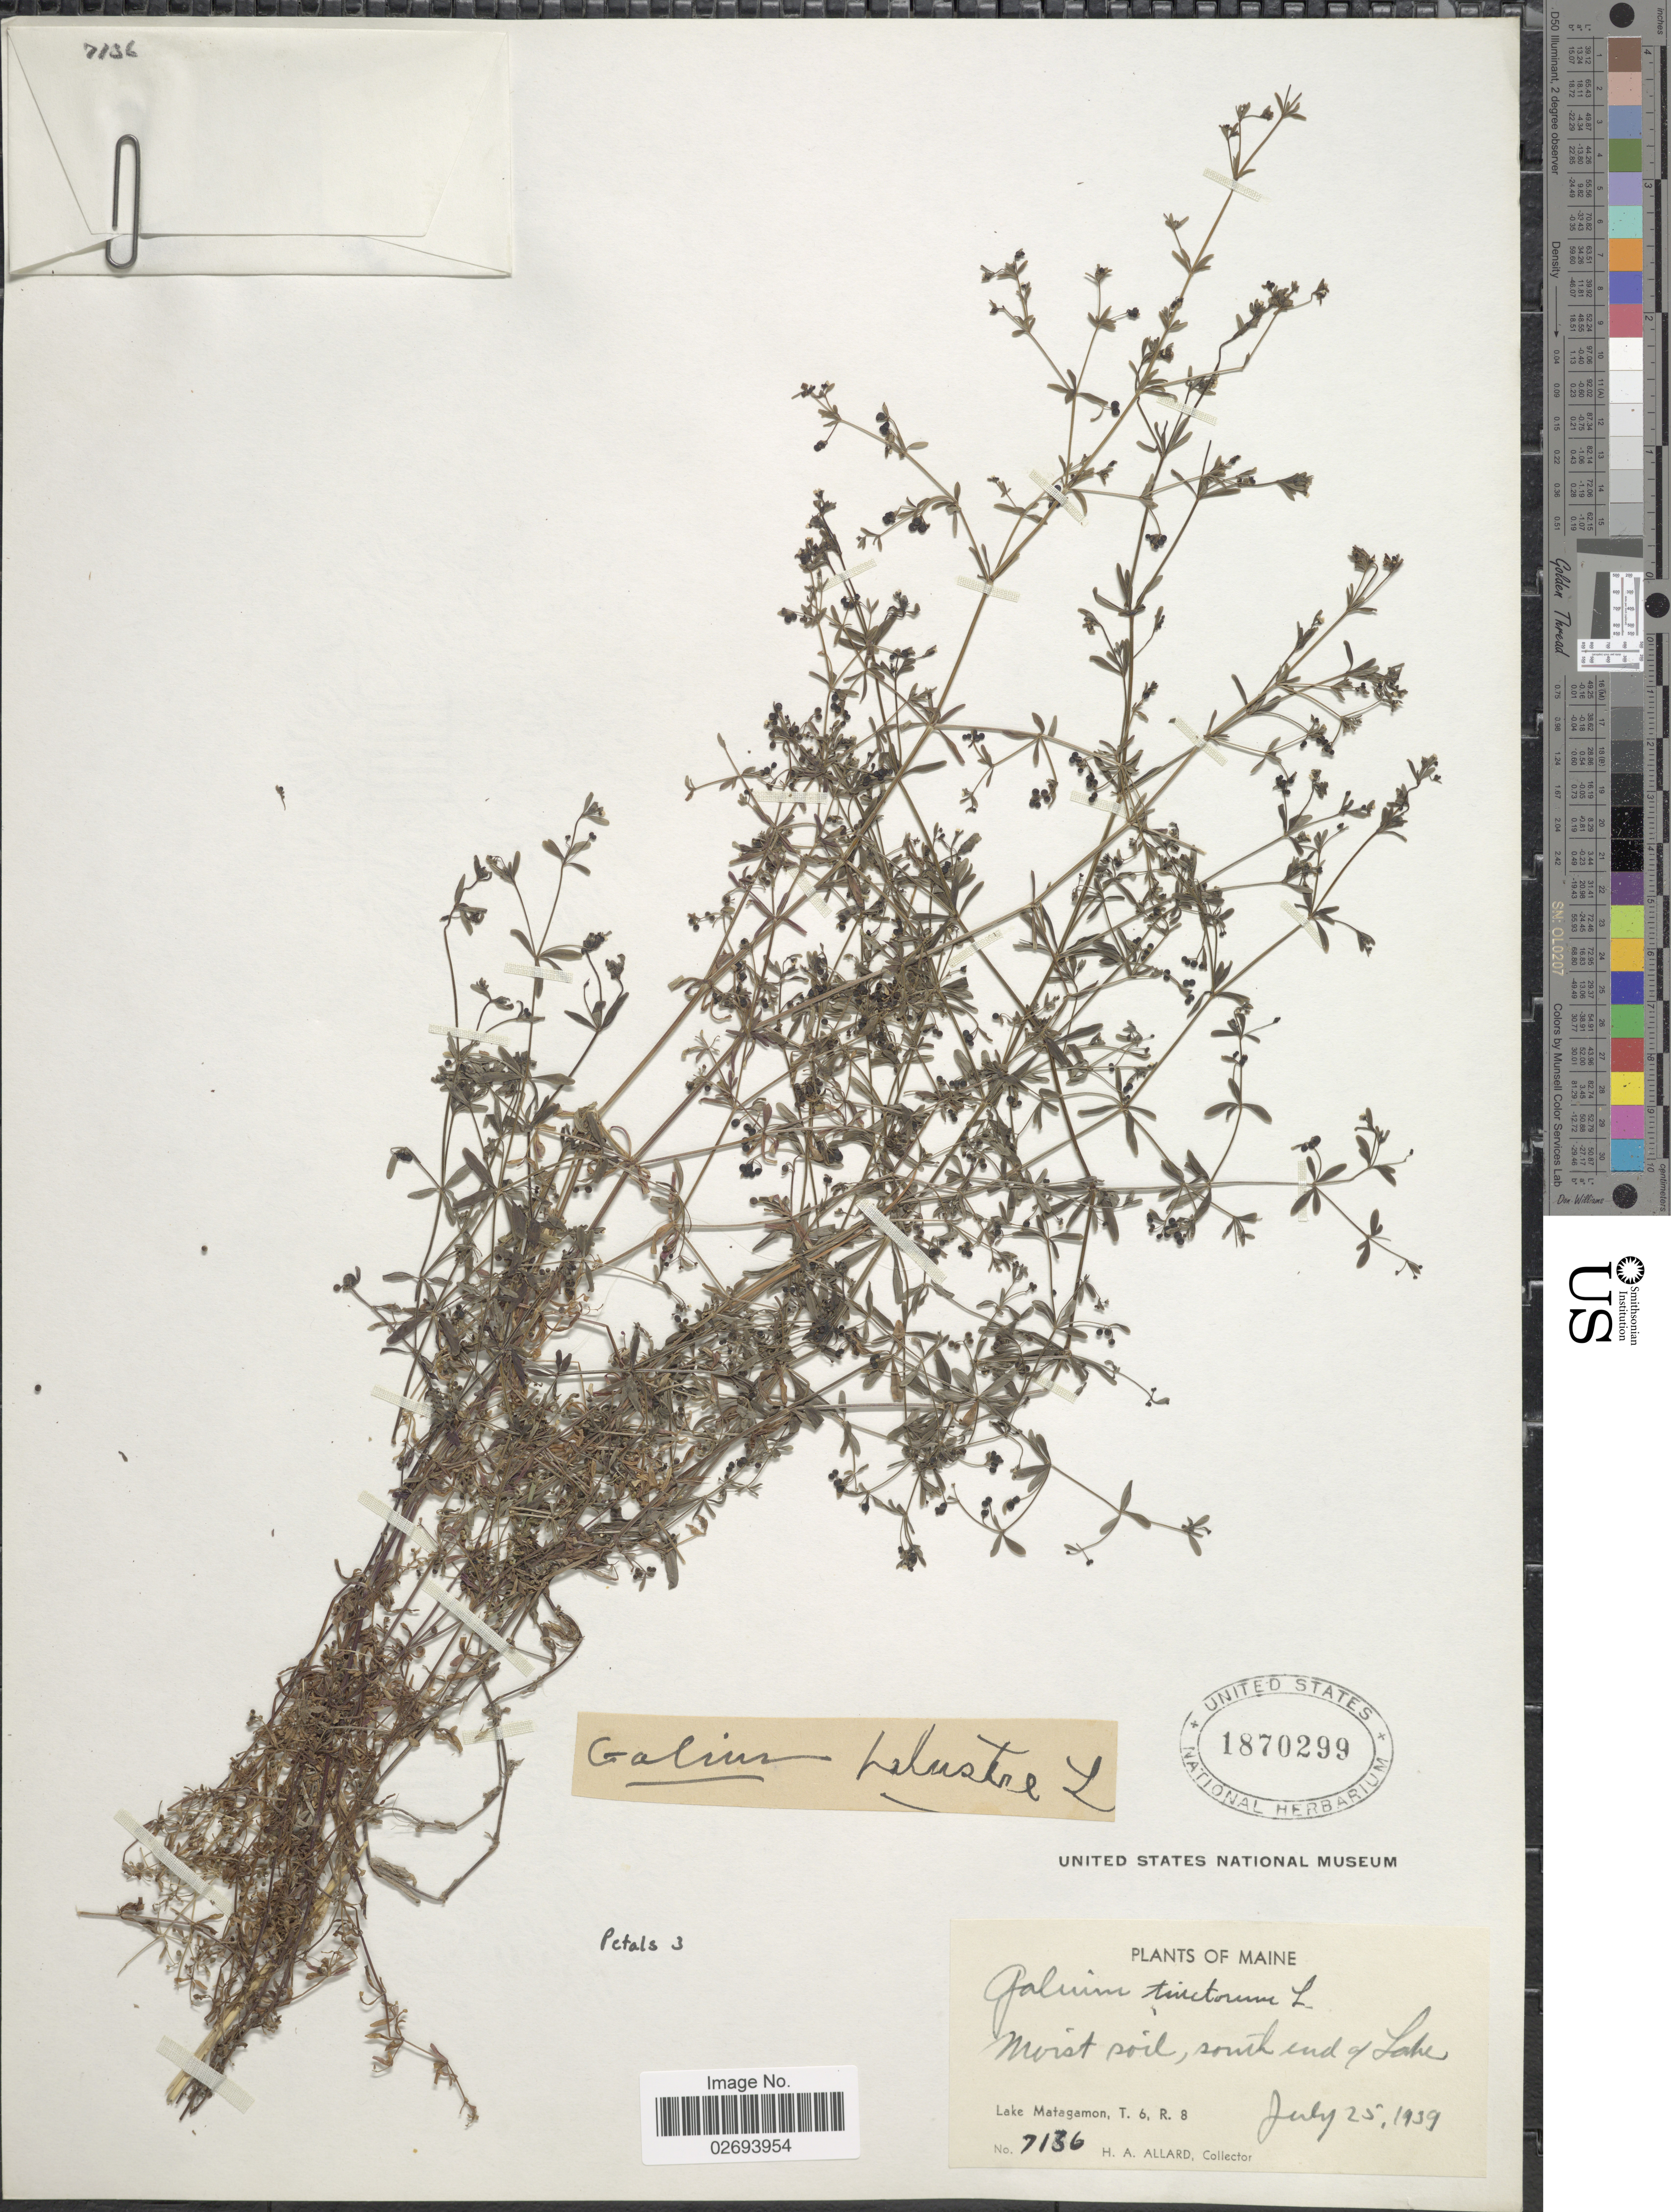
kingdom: Plantae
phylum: Tracheophyta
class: Magnoliopsida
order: Gentianales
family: Rubiaceae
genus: Galium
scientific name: Galium tinctorium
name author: (L.) Scop.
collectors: H. A. Allard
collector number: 7136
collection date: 1939-07-25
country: United States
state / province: Maine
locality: Moist soil, south end of Lake. Lake Matagamon, T. 6, R. 8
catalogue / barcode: US 1870299